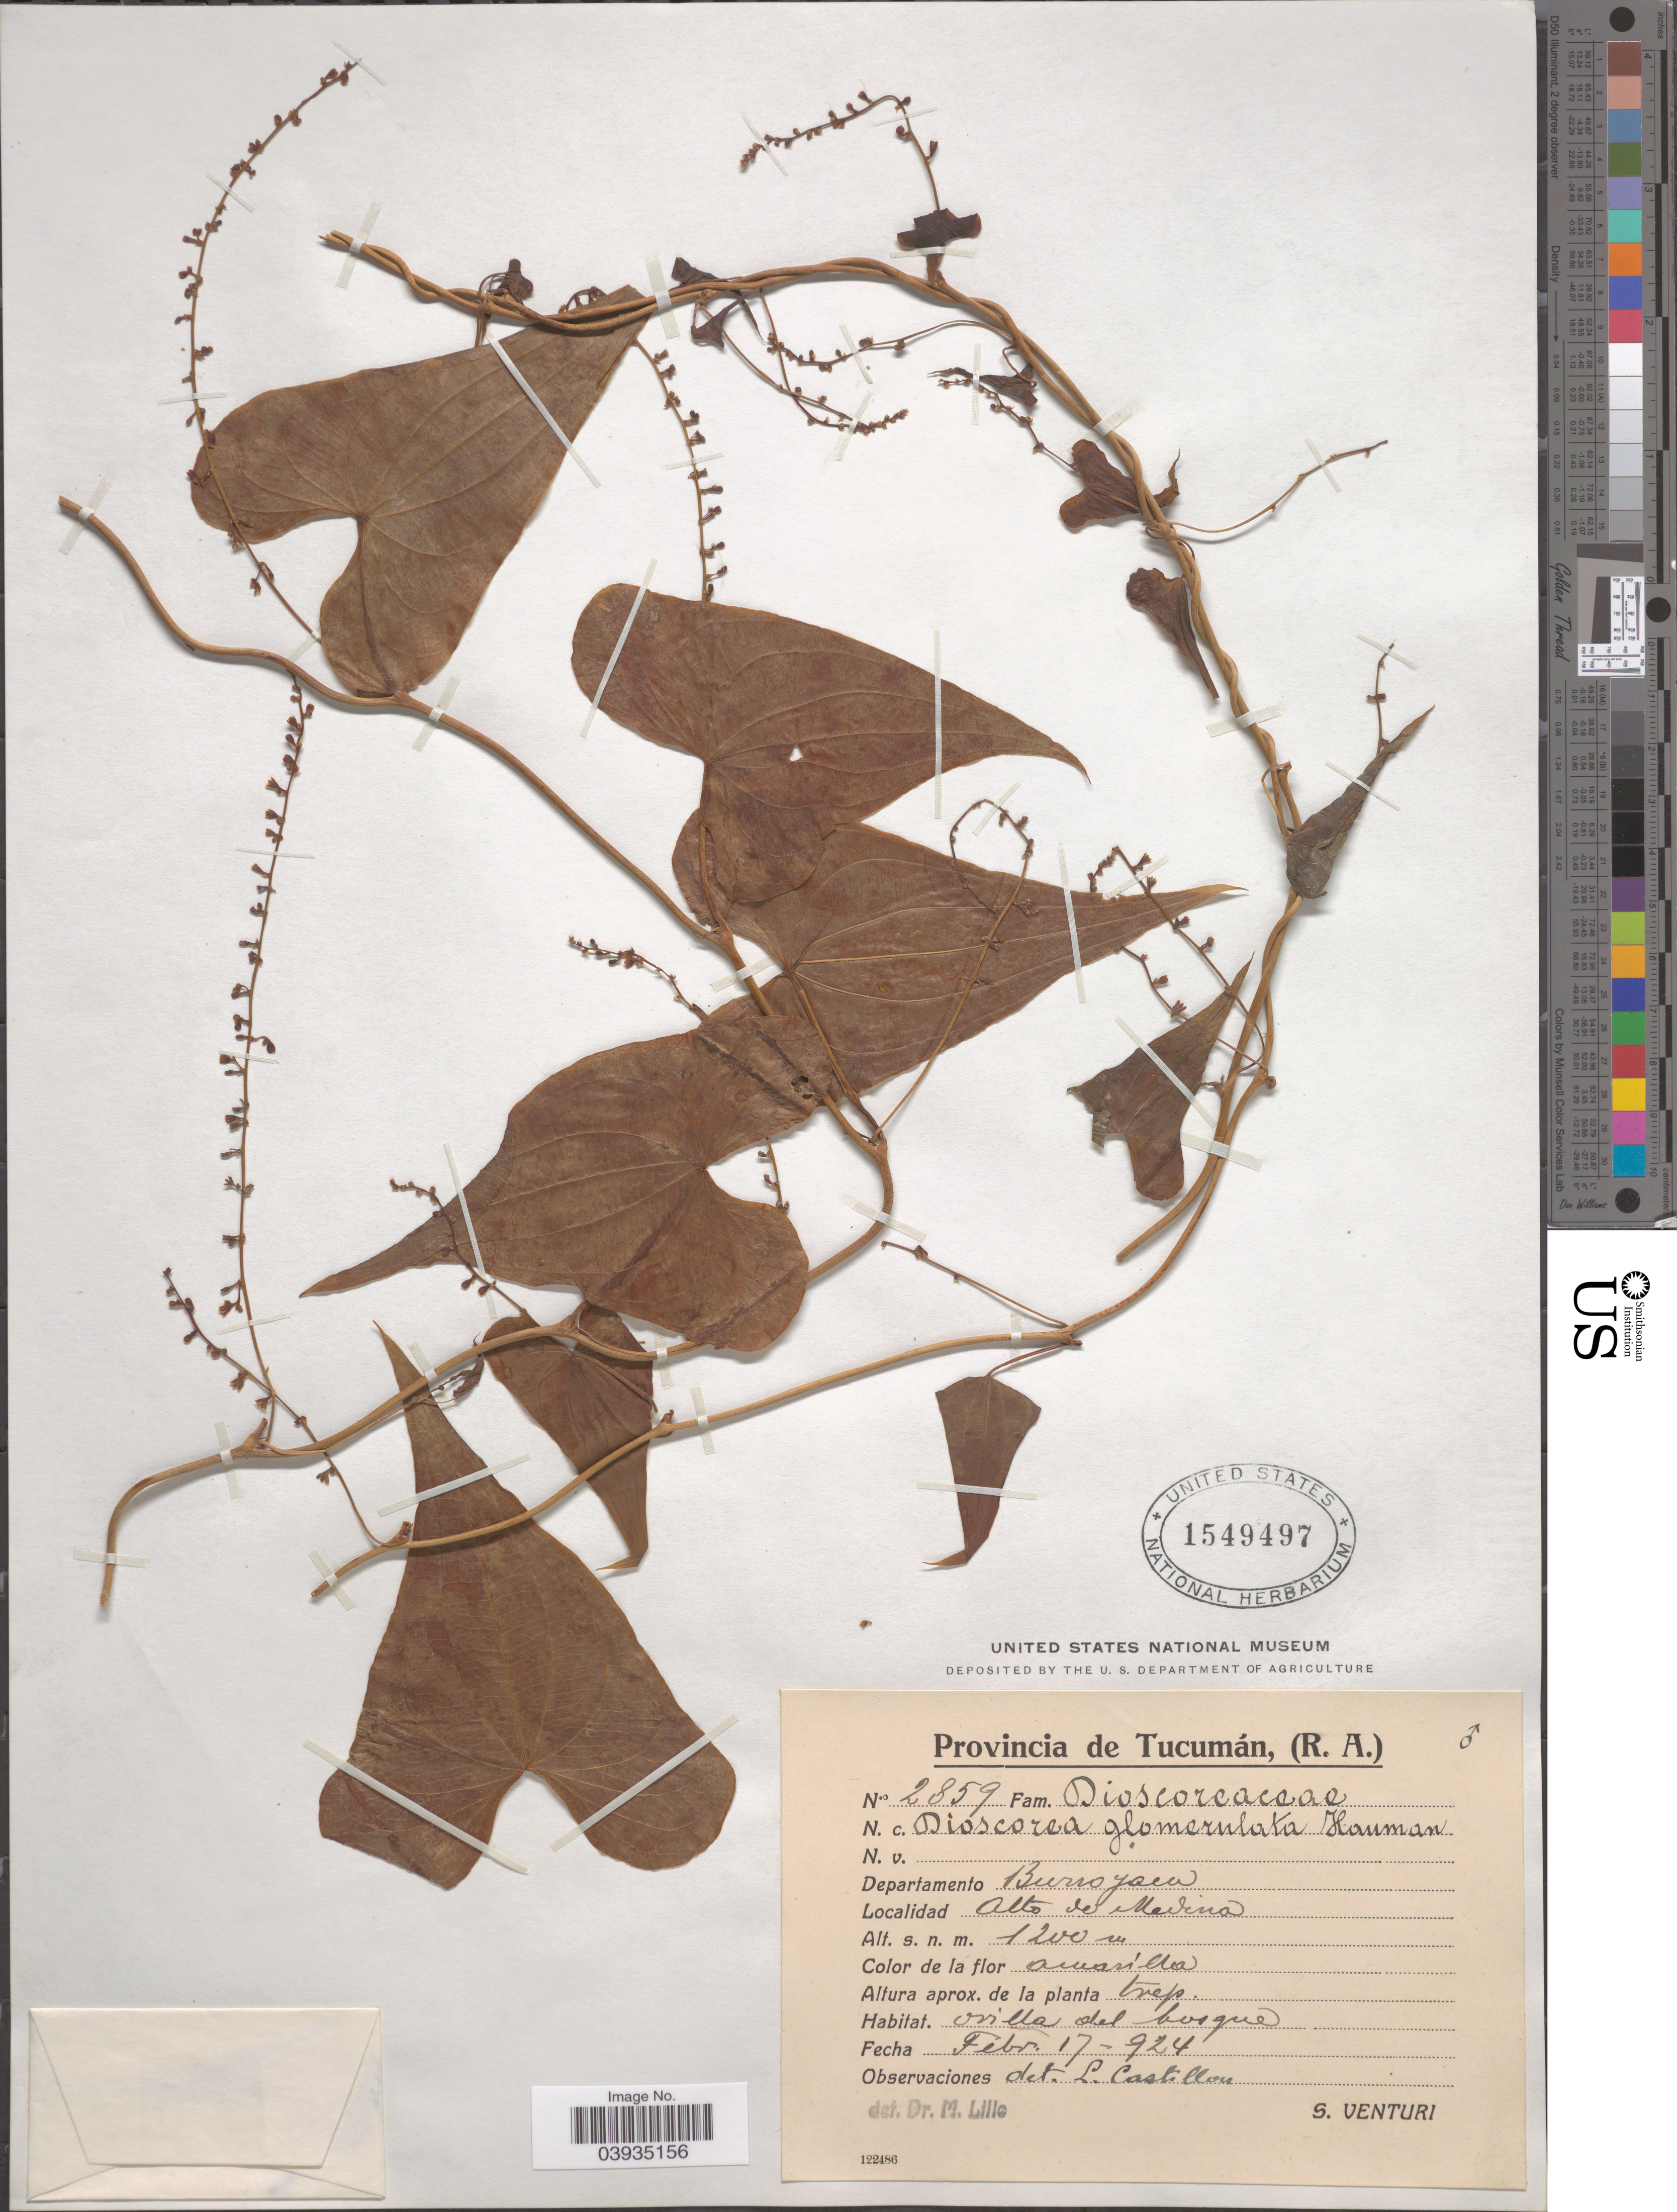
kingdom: Plantae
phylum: Tracheophyta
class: Liliopsida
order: Dioscoreales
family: Dioscoreaceae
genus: Dioscorea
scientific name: Dioscorea glomerulata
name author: Hauman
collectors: S. Venturi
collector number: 2859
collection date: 1924-02-17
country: Argentina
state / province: Tucuman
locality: Departamento Burruyacú. Alto de Medina.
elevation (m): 1200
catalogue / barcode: US 1549497